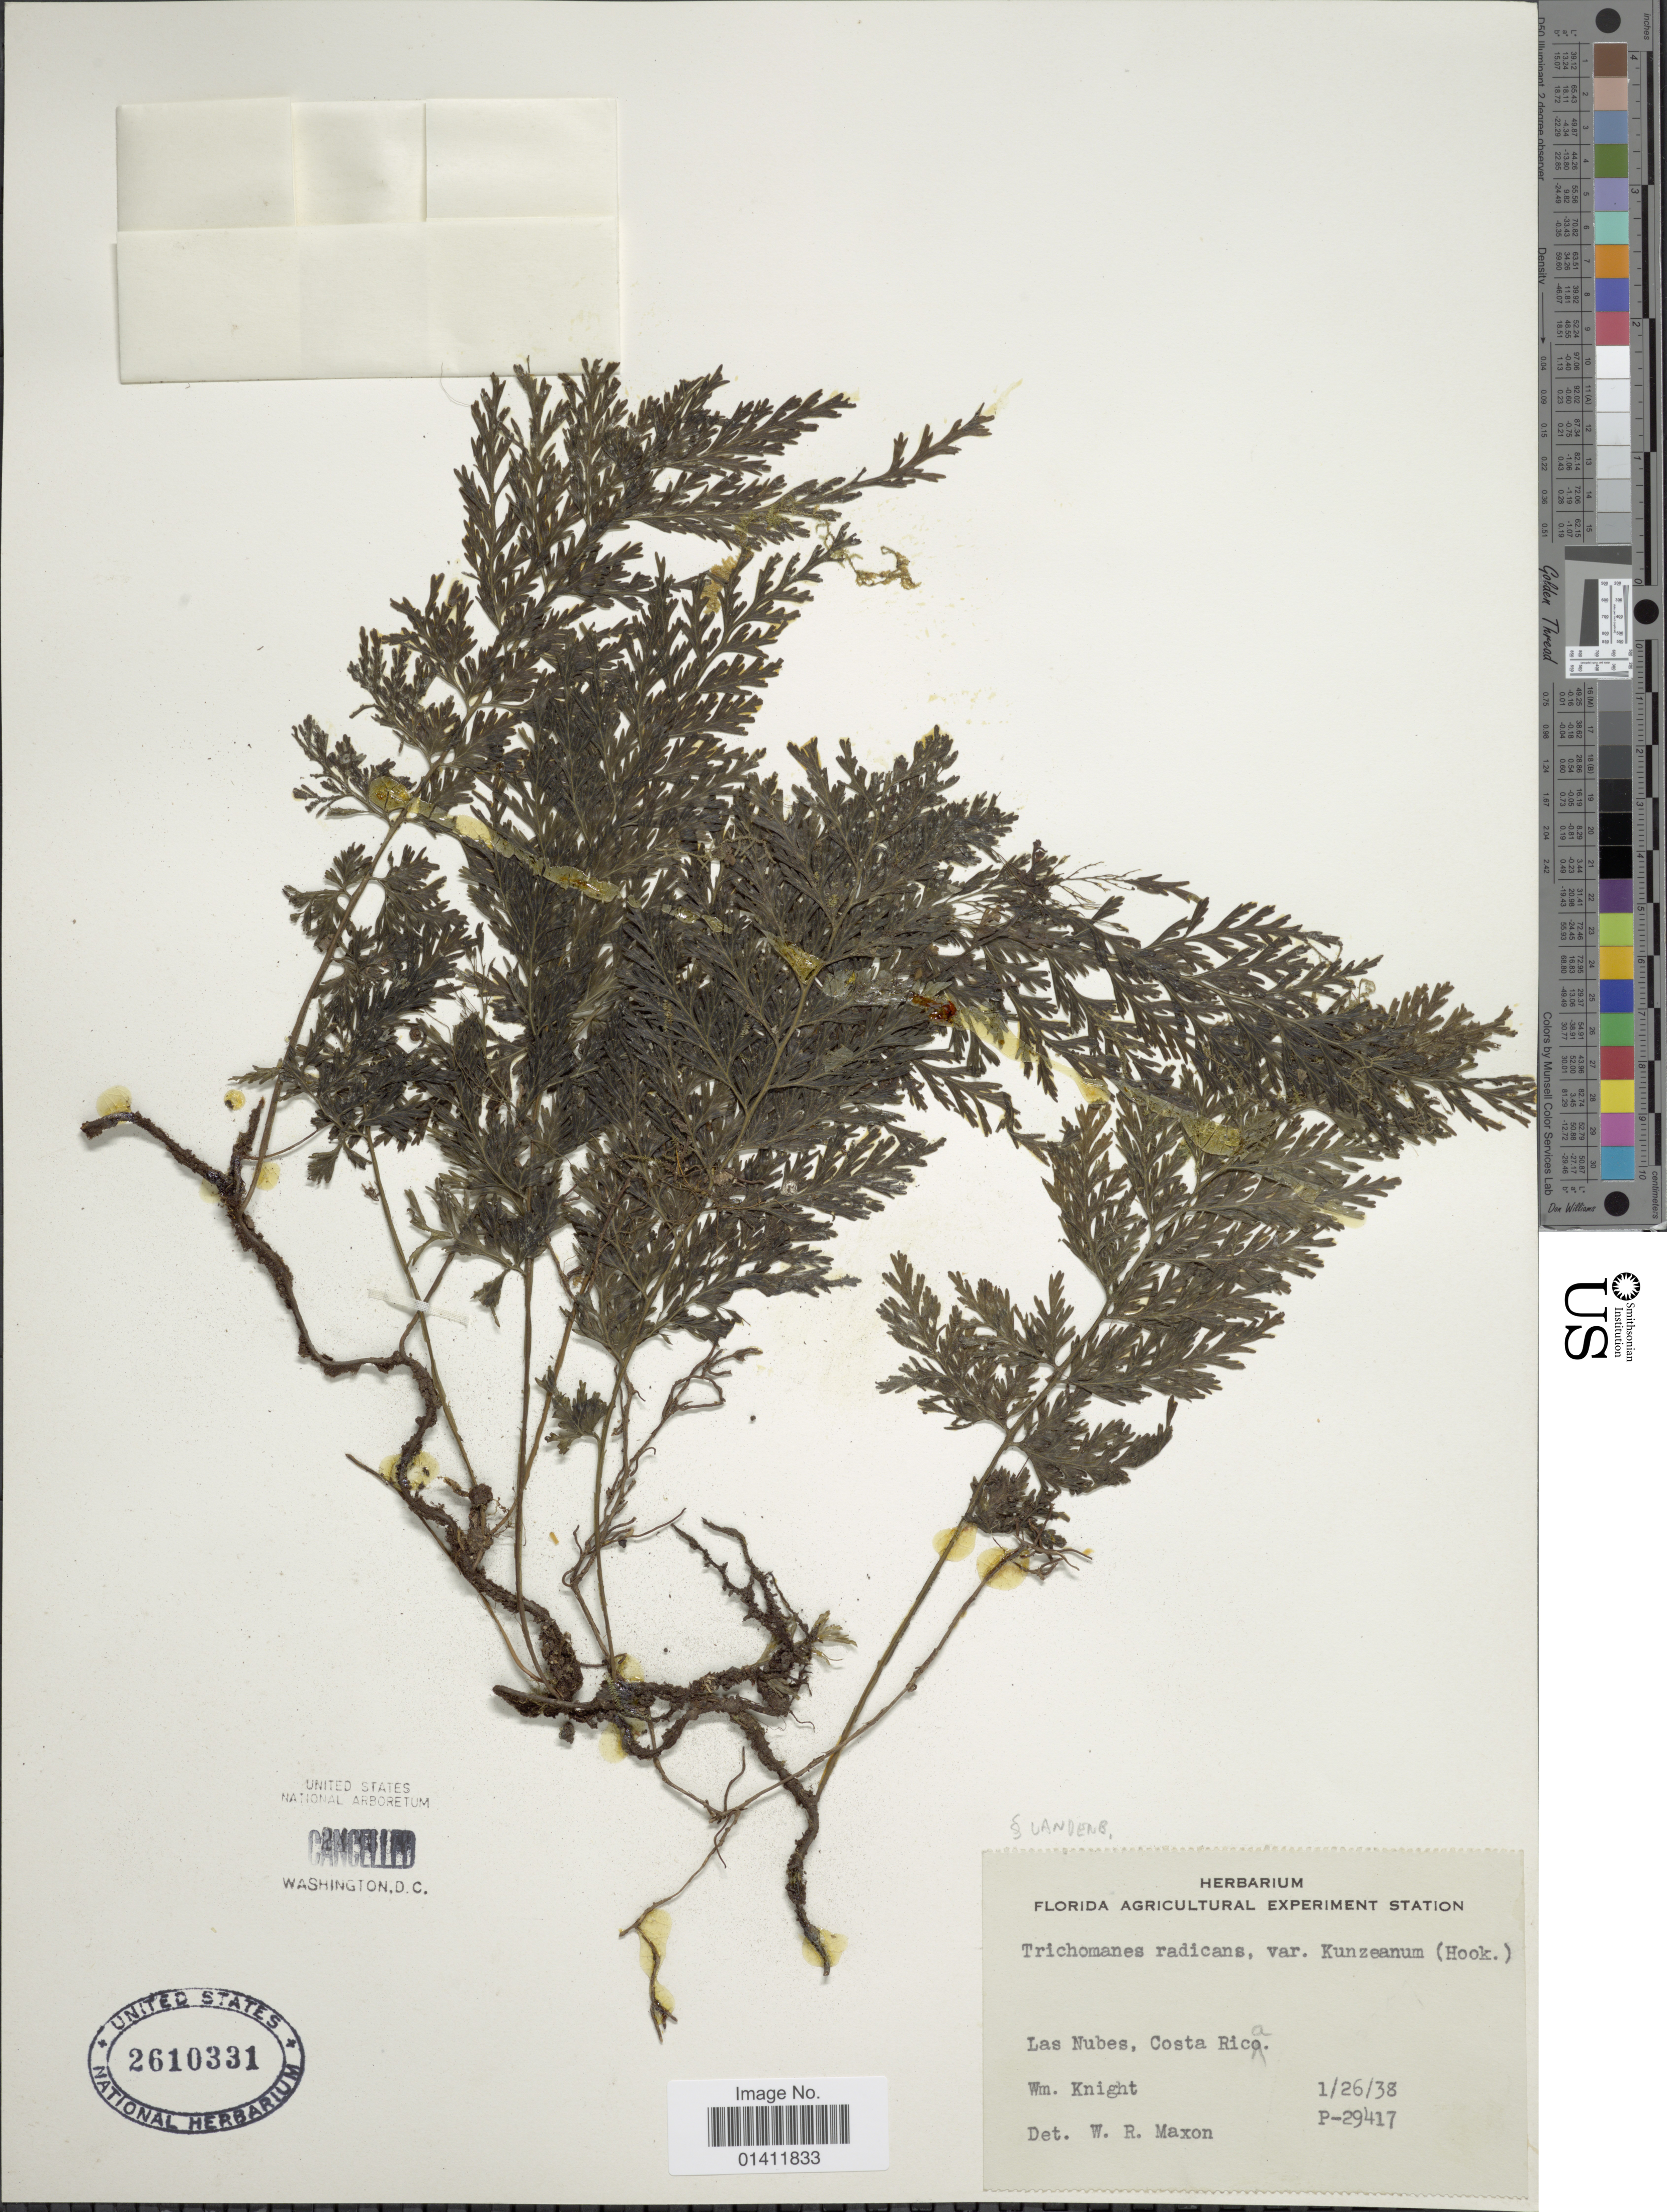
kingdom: Plantae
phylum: Tracheophyta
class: Polypodiopsida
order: Hymenophyllales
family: Hymenophyllaceae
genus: Vandenboschia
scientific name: Vandenboschia radicans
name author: (Sw.) Copel.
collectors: W. Knight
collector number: P-29417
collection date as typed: Transcribed d/m/y: 26/1/38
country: Costa Rica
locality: Las Nubes.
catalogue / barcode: US 2610331